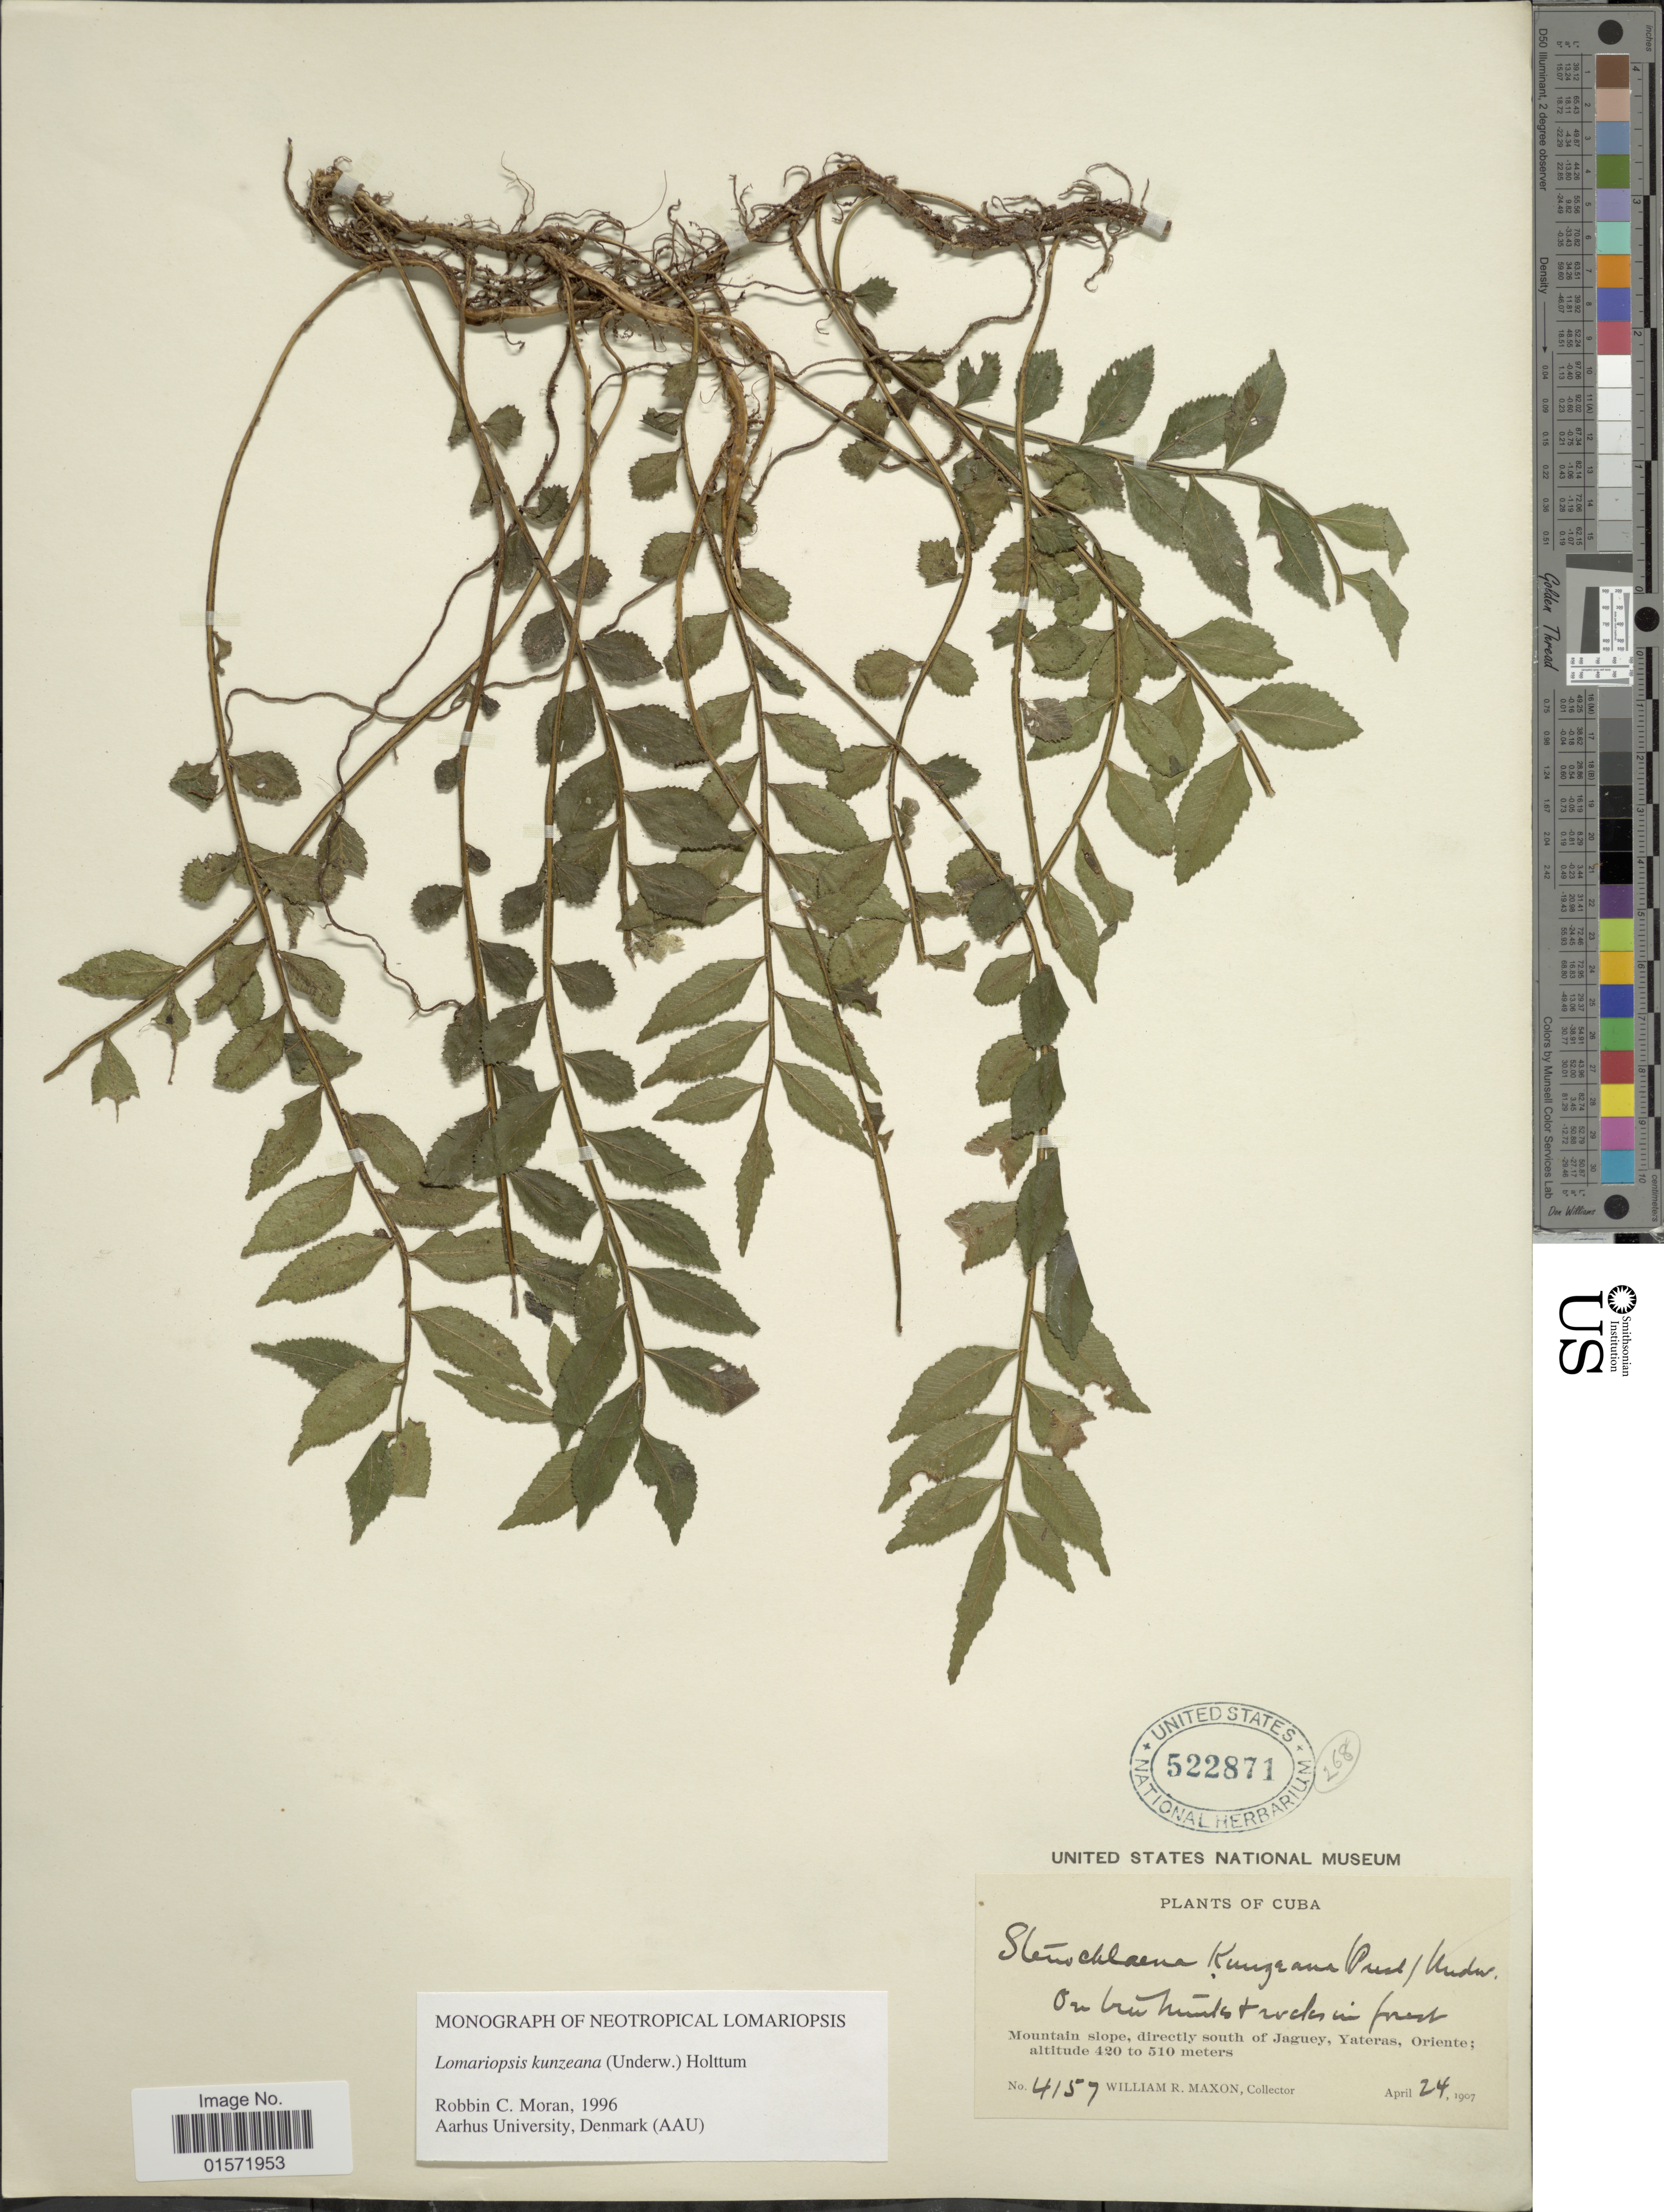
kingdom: Plantae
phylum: Tracheophyta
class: Polypodiopsida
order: Polypodiales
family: Lomariopsidaceae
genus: Lomariopsis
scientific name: Lomariopsis kunzeana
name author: (Underw.) Holttum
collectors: W. R. Maxon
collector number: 4157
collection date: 1907-04-24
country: Cuba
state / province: Oriente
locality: Mountain slope, directly south of Jaguey, Yateras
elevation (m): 420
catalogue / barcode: US 522871